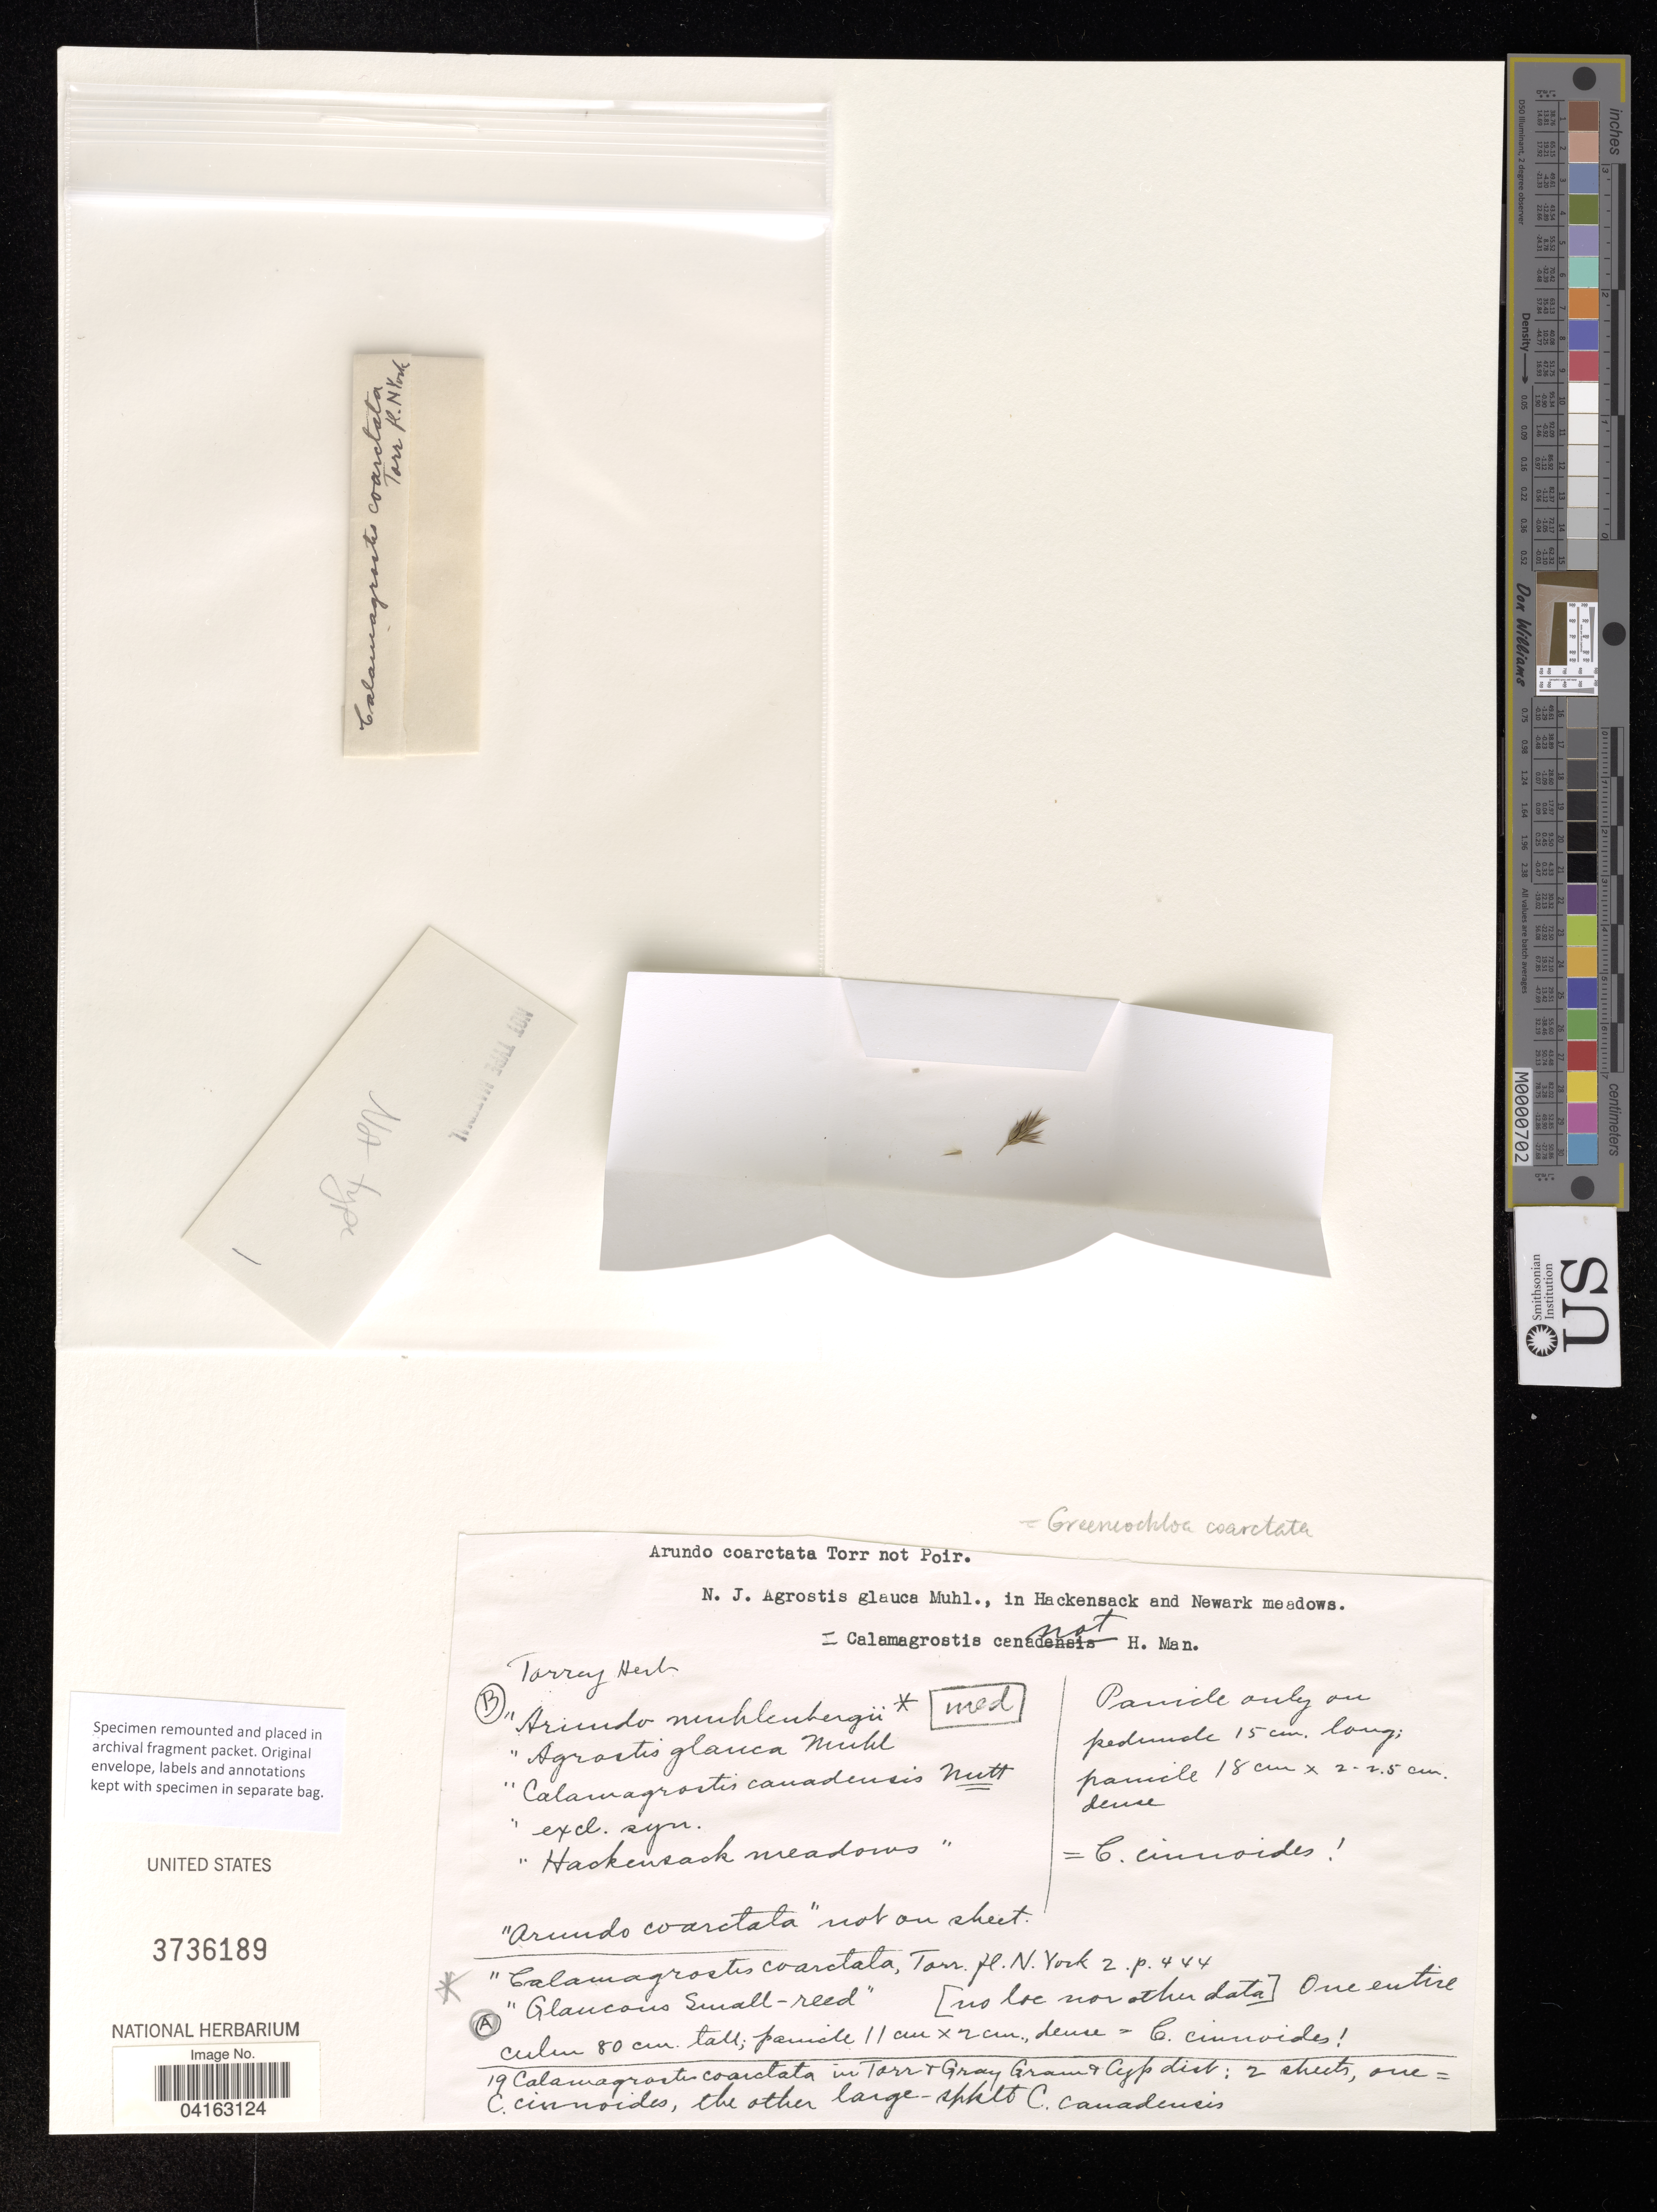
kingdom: Plantae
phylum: Tracheophyta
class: Liliopsida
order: Poales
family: Poaceae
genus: Greeneochloa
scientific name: Greeneochloa coarctata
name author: (Torr. ex Eaton) P.M. Peterson et al.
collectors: J. Torrey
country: United States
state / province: New Jersey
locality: in Hackensack and Newwark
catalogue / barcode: US 3736189